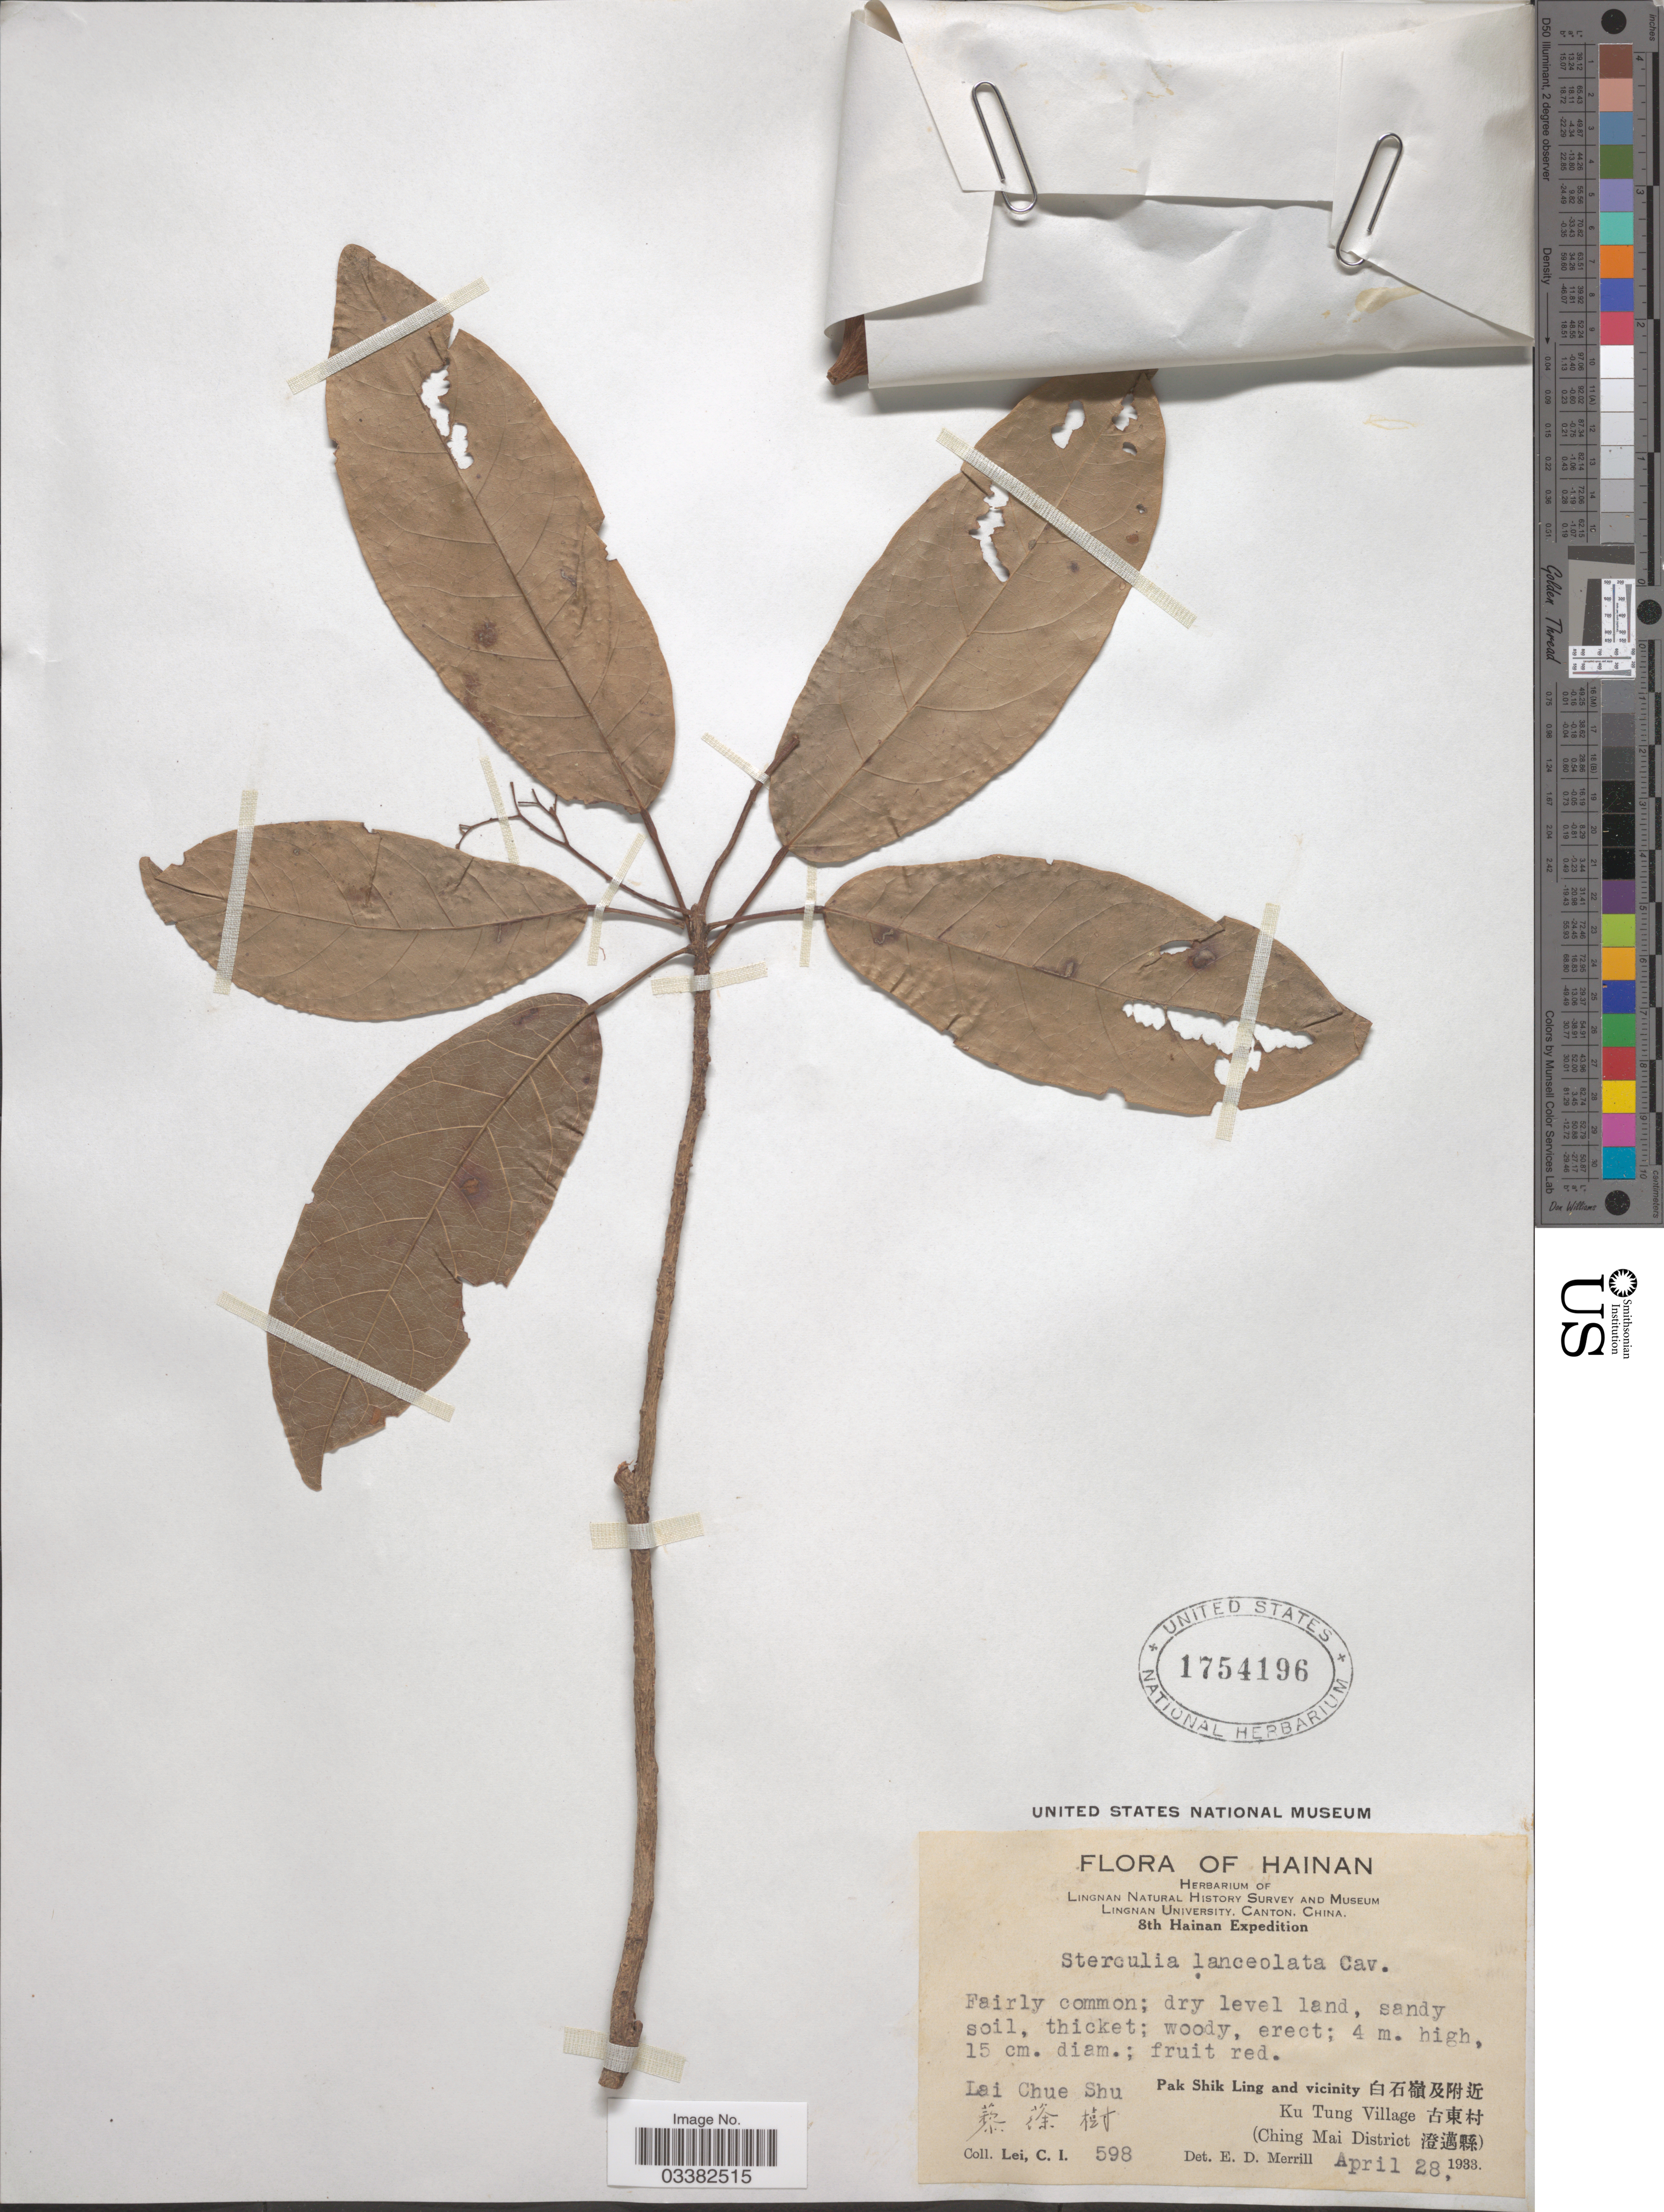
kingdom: Plantae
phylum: Tracheophyta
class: Magnoliopsida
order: Malvales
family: Malvaceae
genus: Sterculia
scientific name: Sterculia lanceolata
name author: Cav.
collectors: C. I. Lei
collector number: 598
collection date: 1933-04-28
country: China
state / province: Hainan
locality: Pak Shik Ling and vicinity. X. Ku Tung Village. X. (Ching Mai District X).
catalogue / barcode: US 1754196